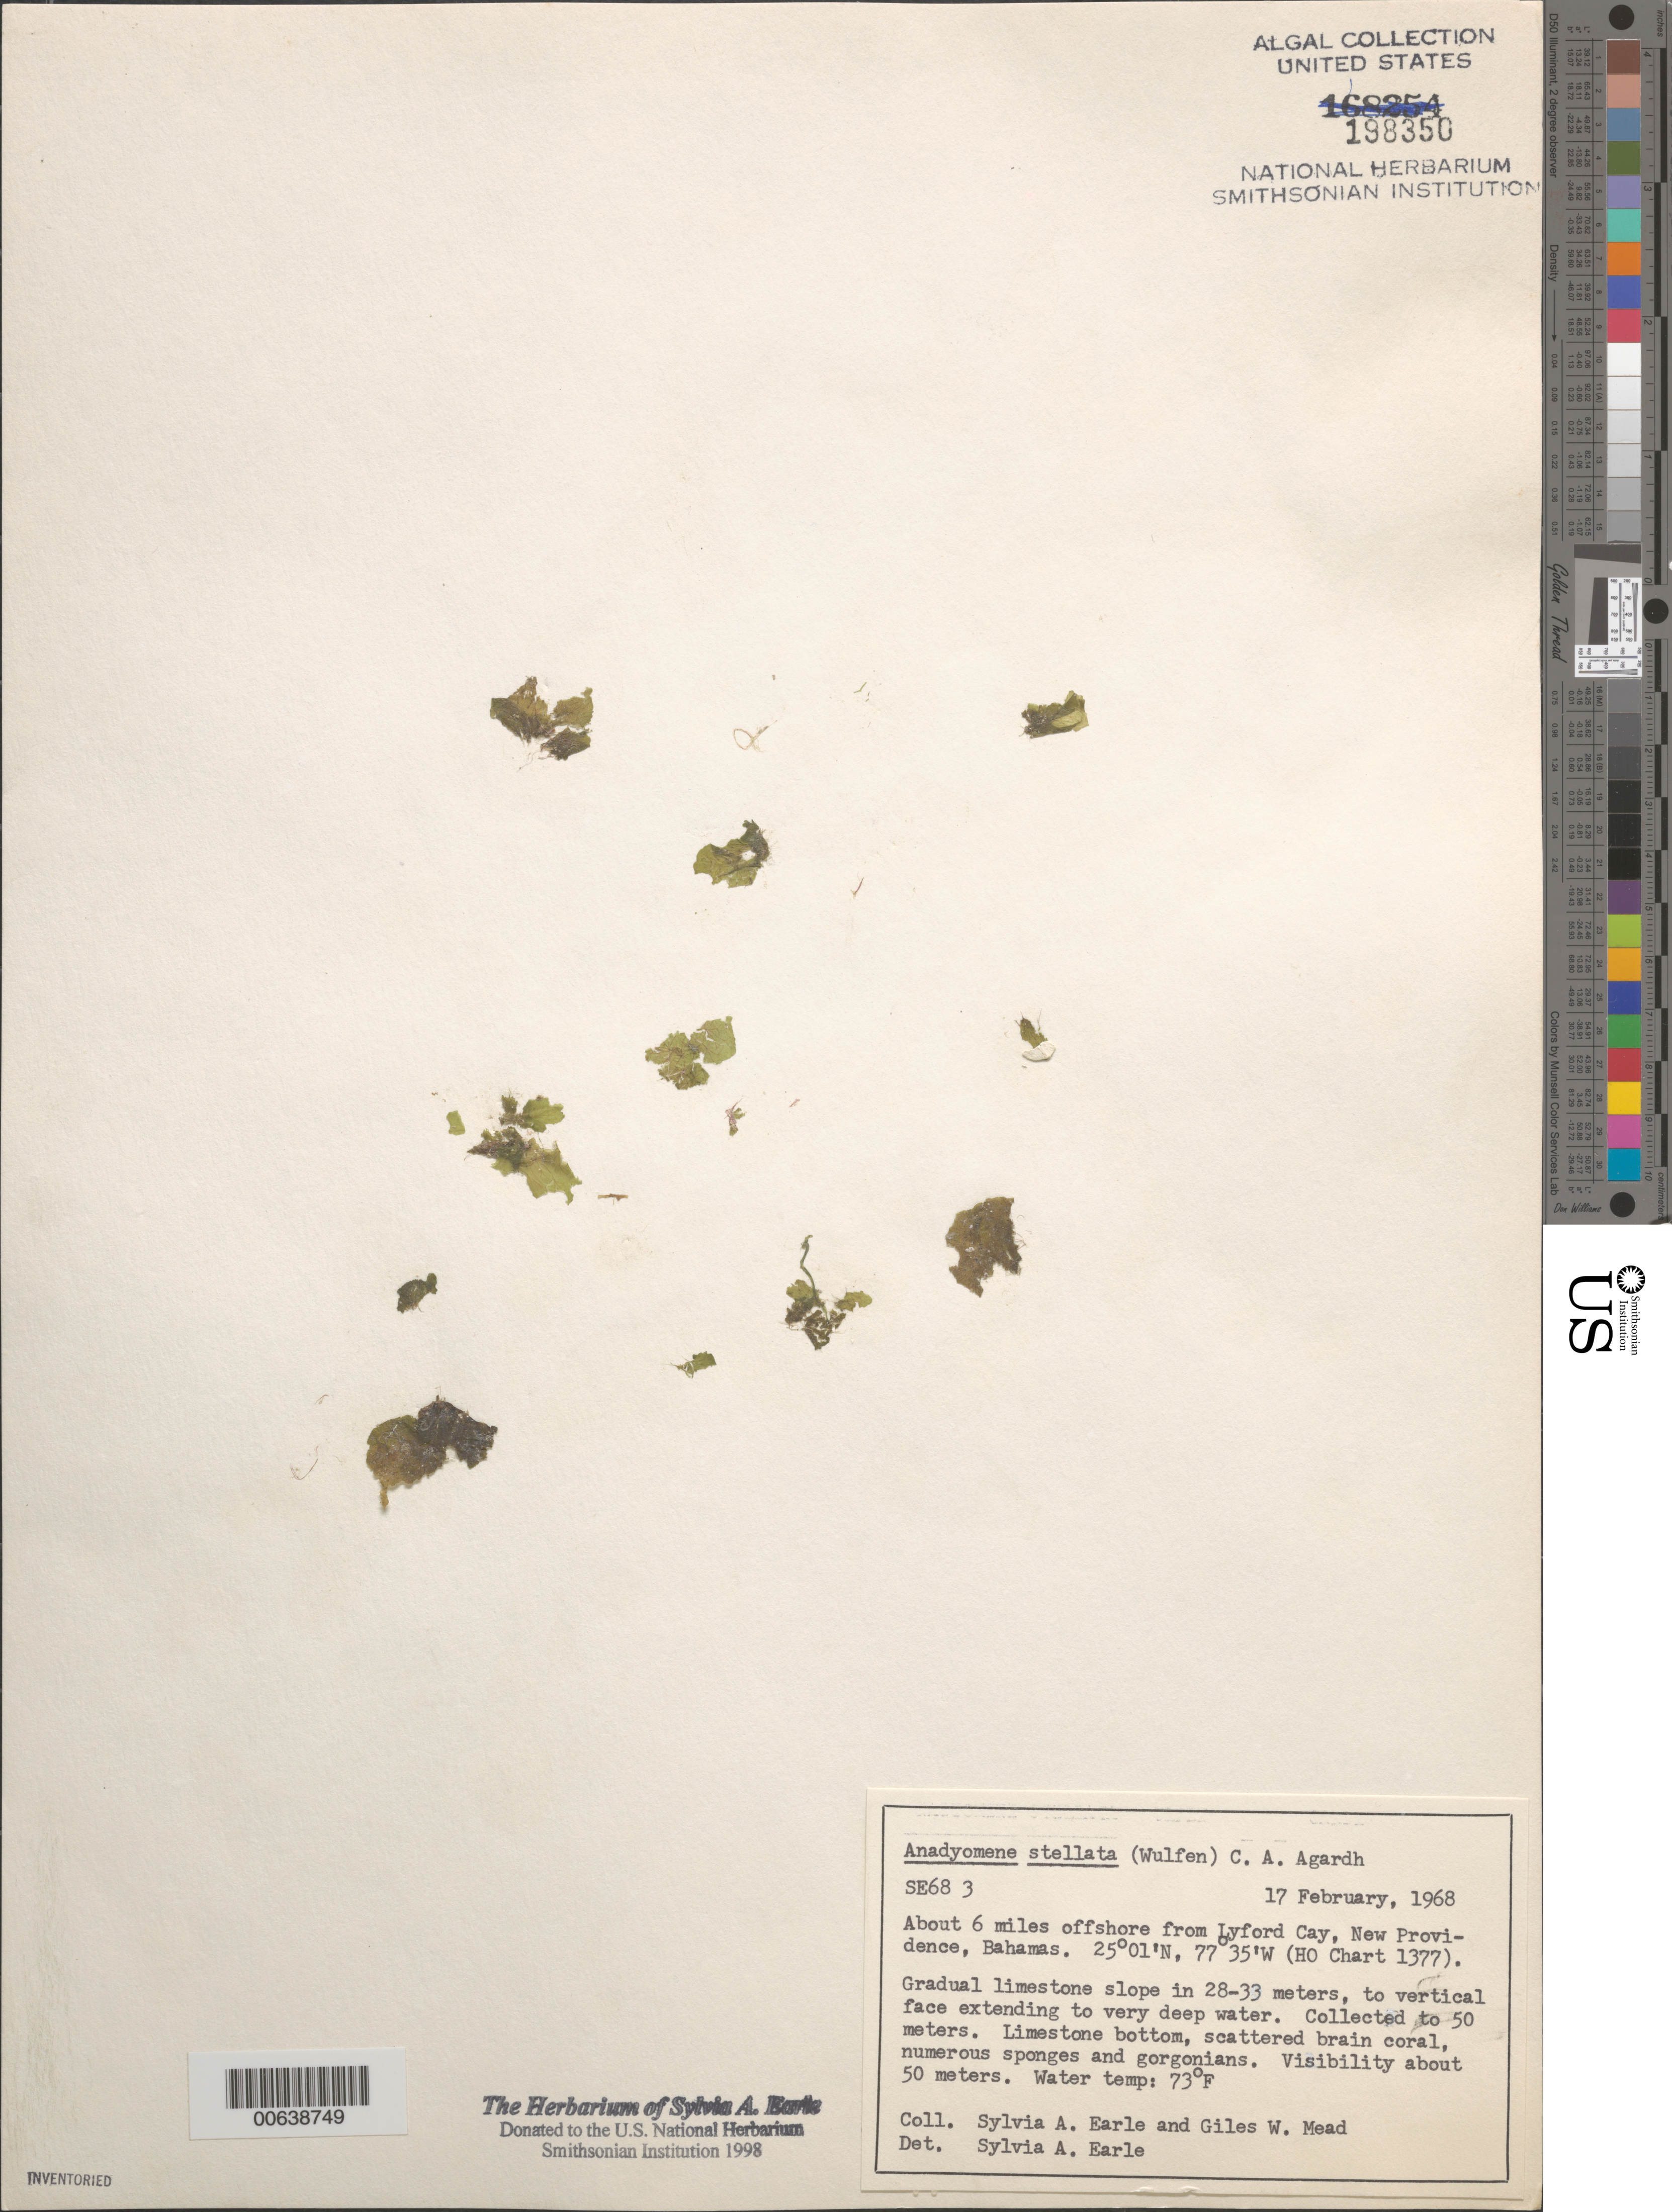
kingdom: Plantae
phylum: Chlorophyta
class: Ulvophyceae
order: Cladophorales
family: Anadyomenaceae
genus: Anadyomene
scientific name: Anadyomene stellata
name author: (Wulfen) C. Agardh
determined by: Earle, S. A.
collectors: S. A. Earle & G. W. Mead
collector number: Se 683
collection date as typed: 17 Feb 1968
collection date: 1968-02-17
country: Bahamas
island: New Providence Island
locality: Ca. 6 miles off Lyford Cay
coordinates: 25 01' N, 77 35' W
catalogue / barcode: US 198350